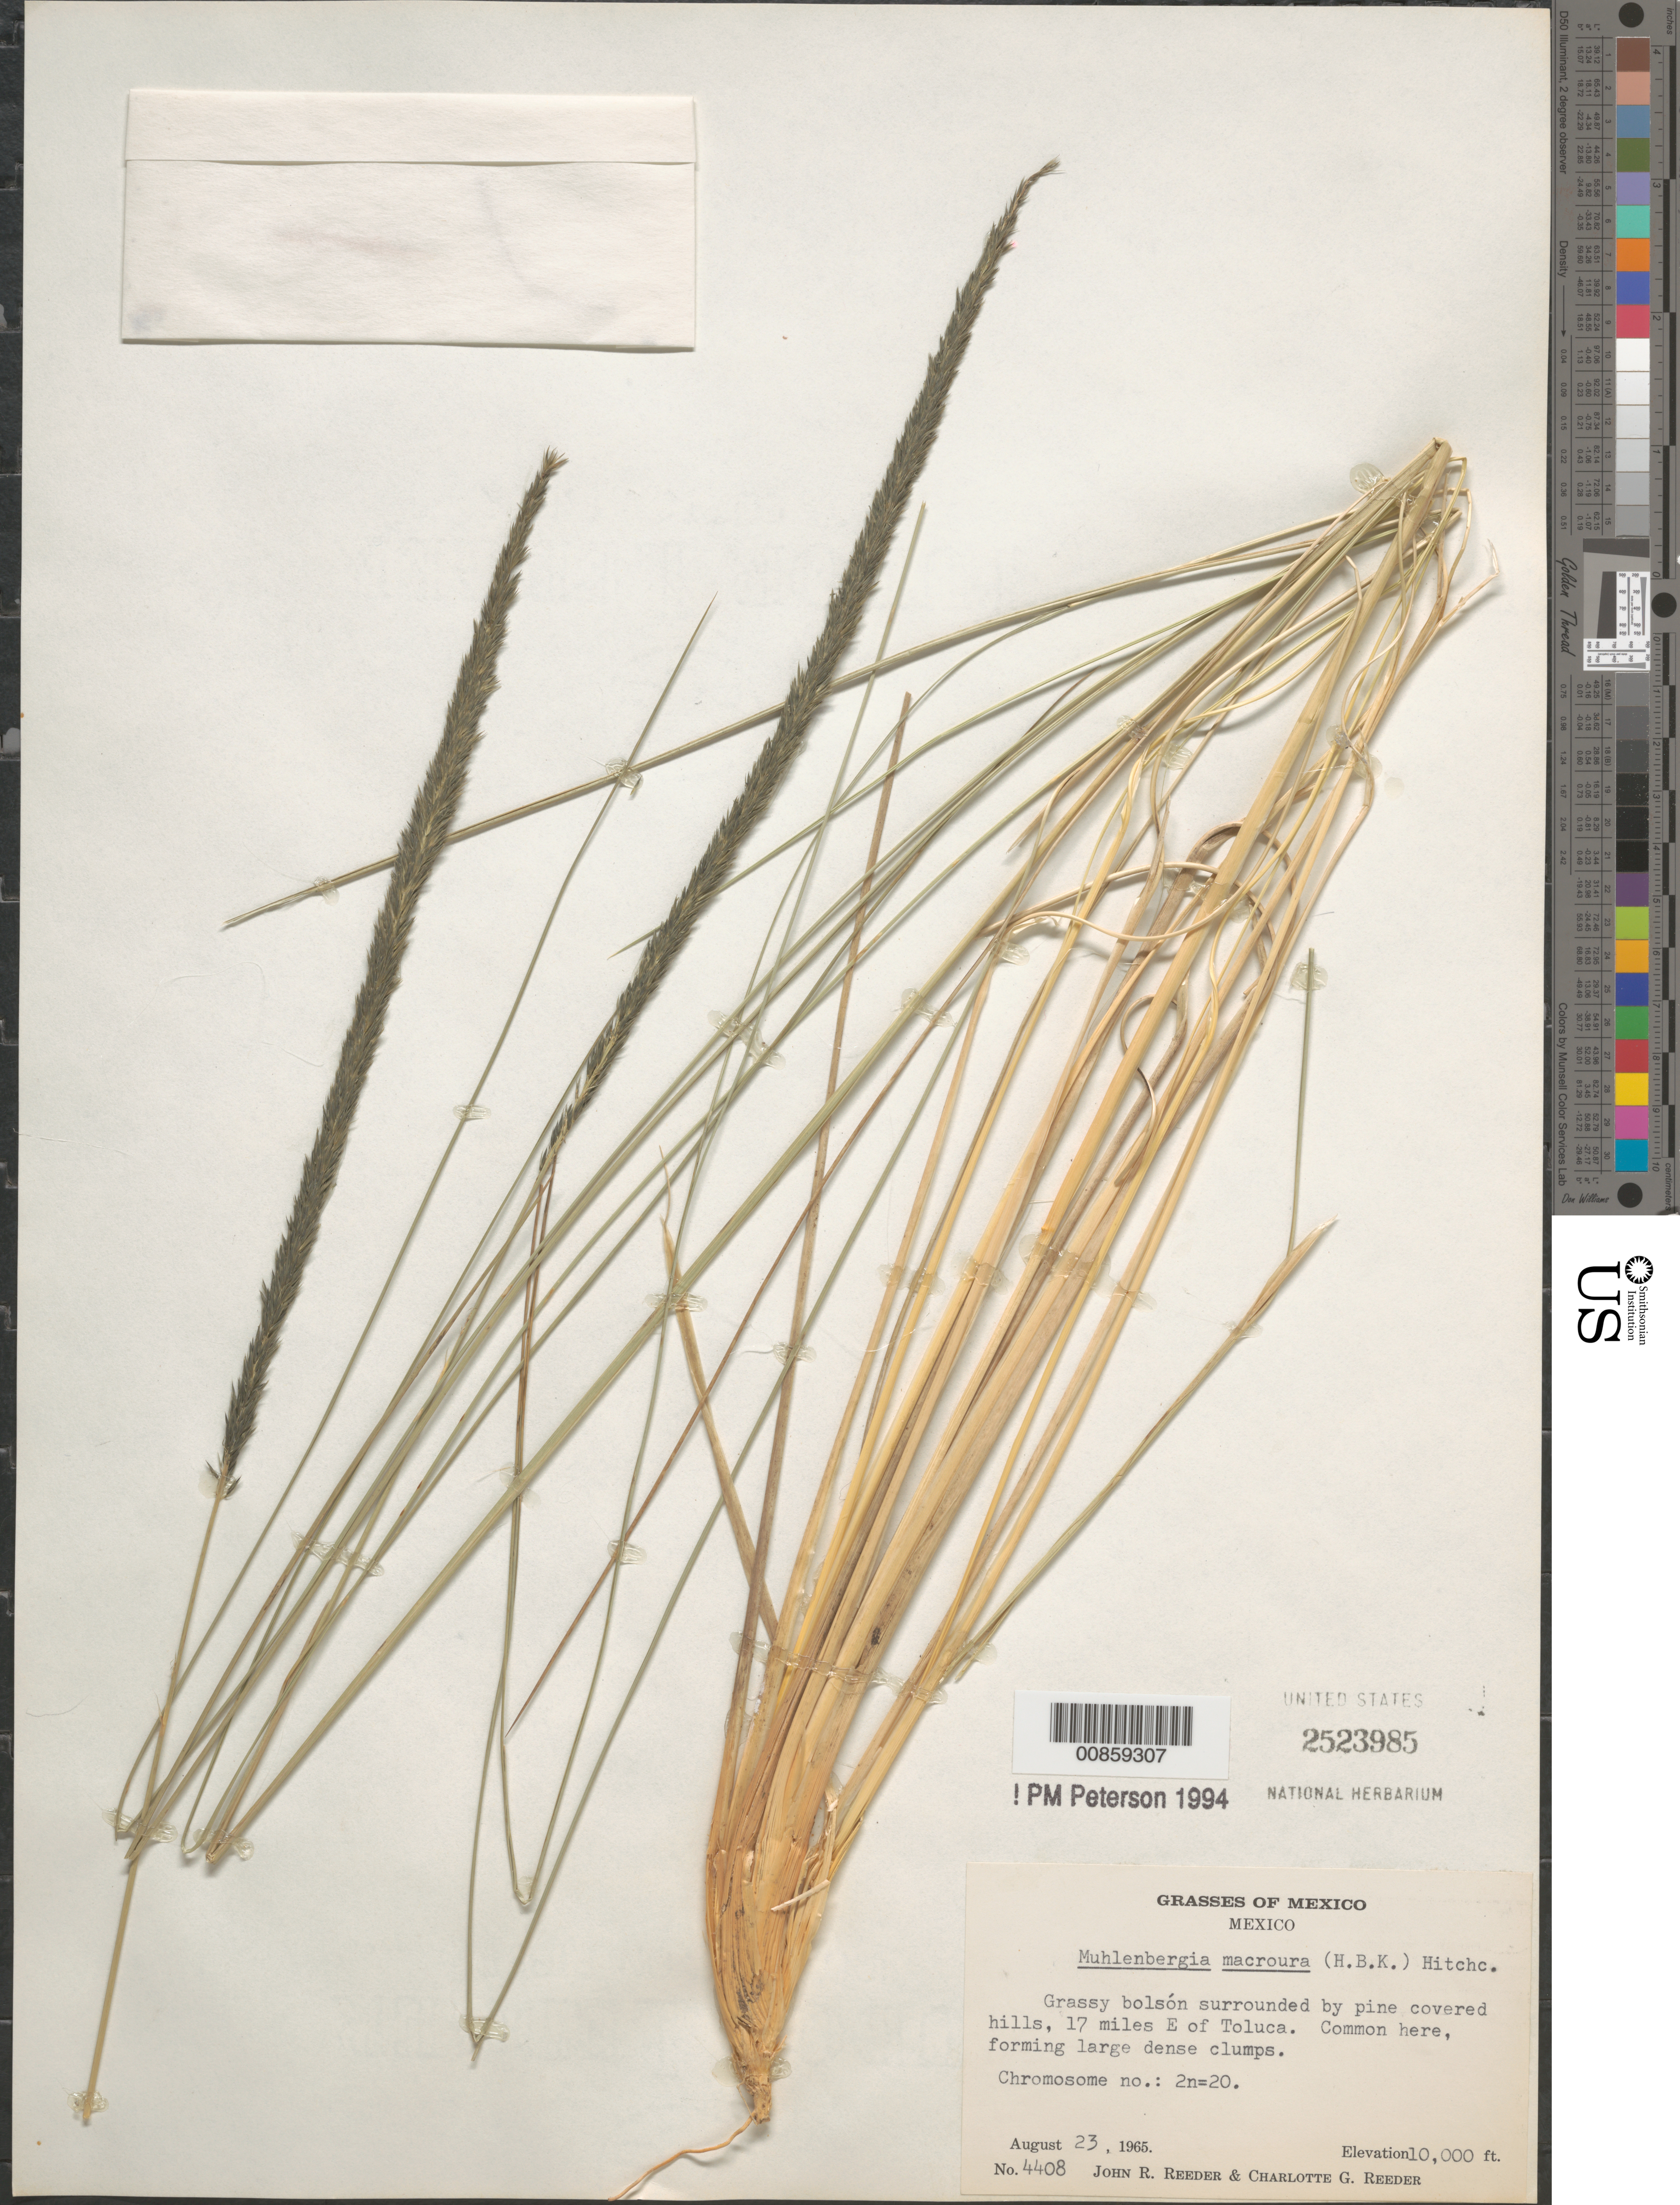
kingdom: Plantae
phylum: Tracheophyta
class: Liliopsida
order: Poales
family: Poaceae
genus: Muhlenbergia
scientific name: Muhlenbergia macroura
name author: (Kunth) Hitchc.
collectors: J. R. Reeder & C. G. Reeder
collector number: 4408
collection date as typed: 23 Aug 1965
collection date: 1965-08-23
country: Mexico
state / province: México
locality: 17 mi E of Toluca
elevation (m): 3048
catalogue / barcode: US 2523985